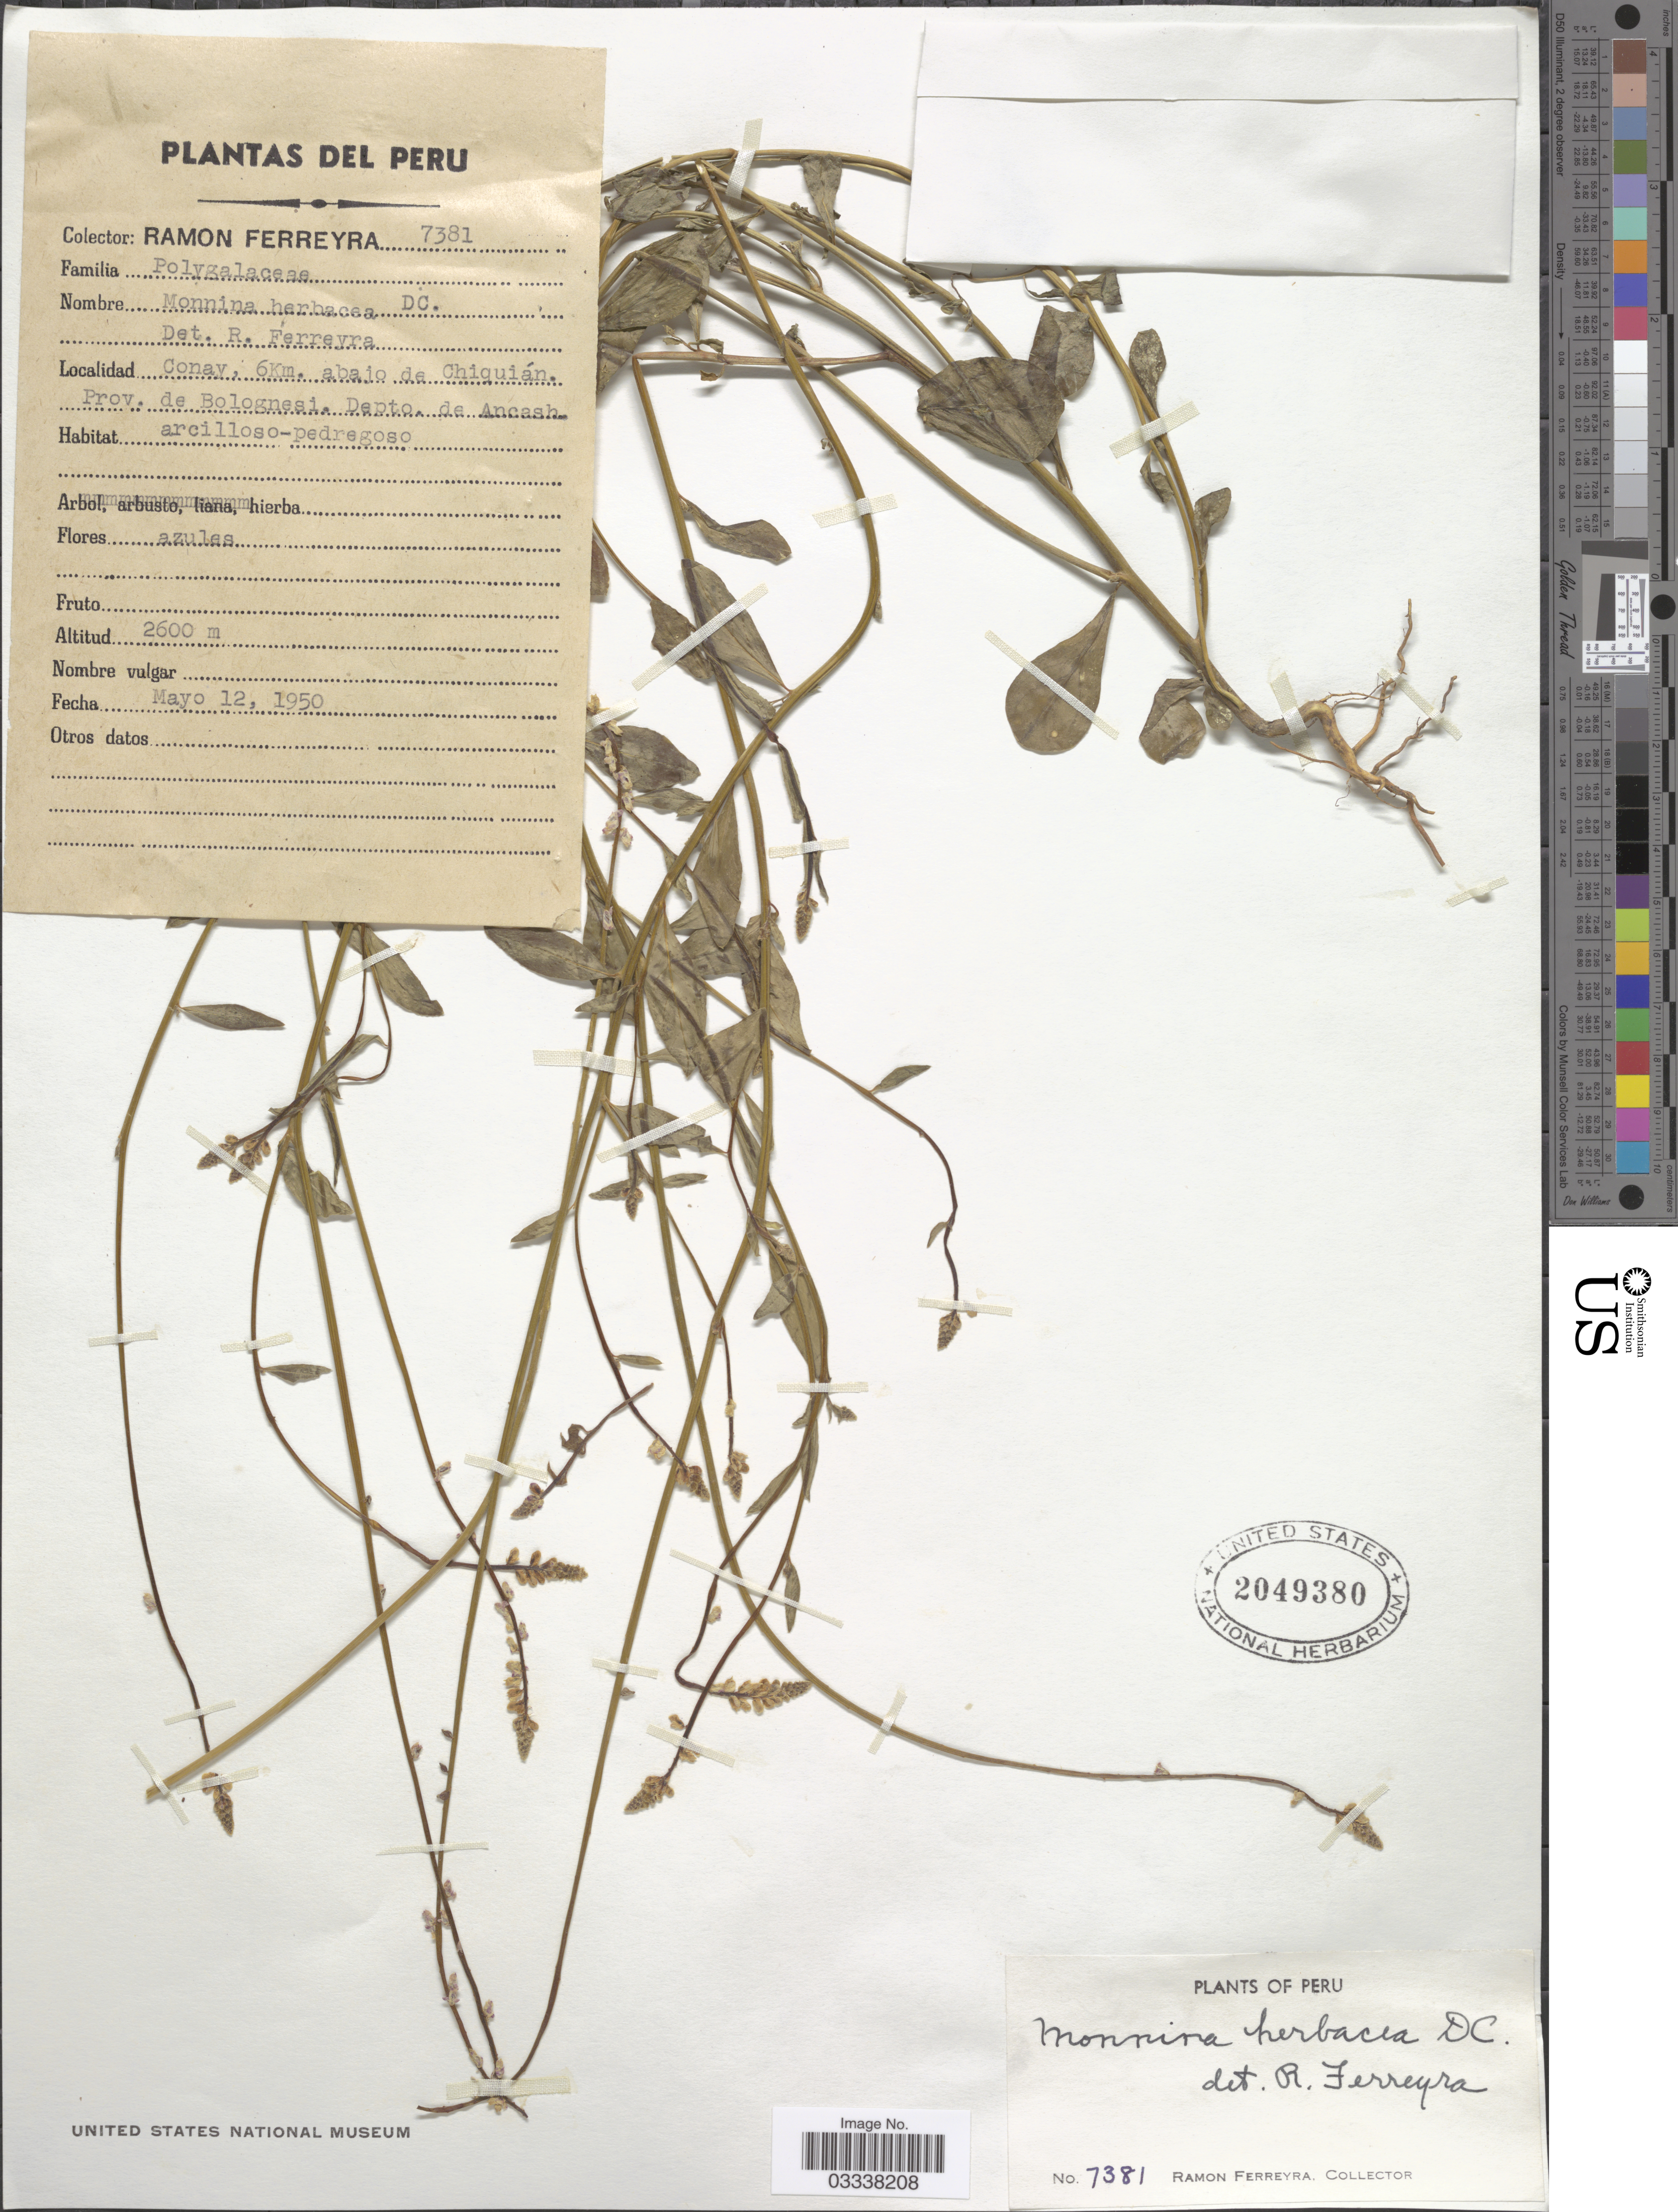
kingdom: Plantae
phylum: Tracheophyta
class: Magnoliopsida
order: Fabales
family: Polygalaceae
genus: Monnina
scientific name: Monnina herbacea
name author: DC.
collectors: R. A. Ferreyra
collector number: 7381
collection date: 1950-05-12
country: Peru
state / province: Ancash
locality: Conay, 6Km. abajo de Chiquián. Prov. de Bolognesi. Depto. de Ancash.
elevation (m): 2600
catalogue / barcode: US 2049380